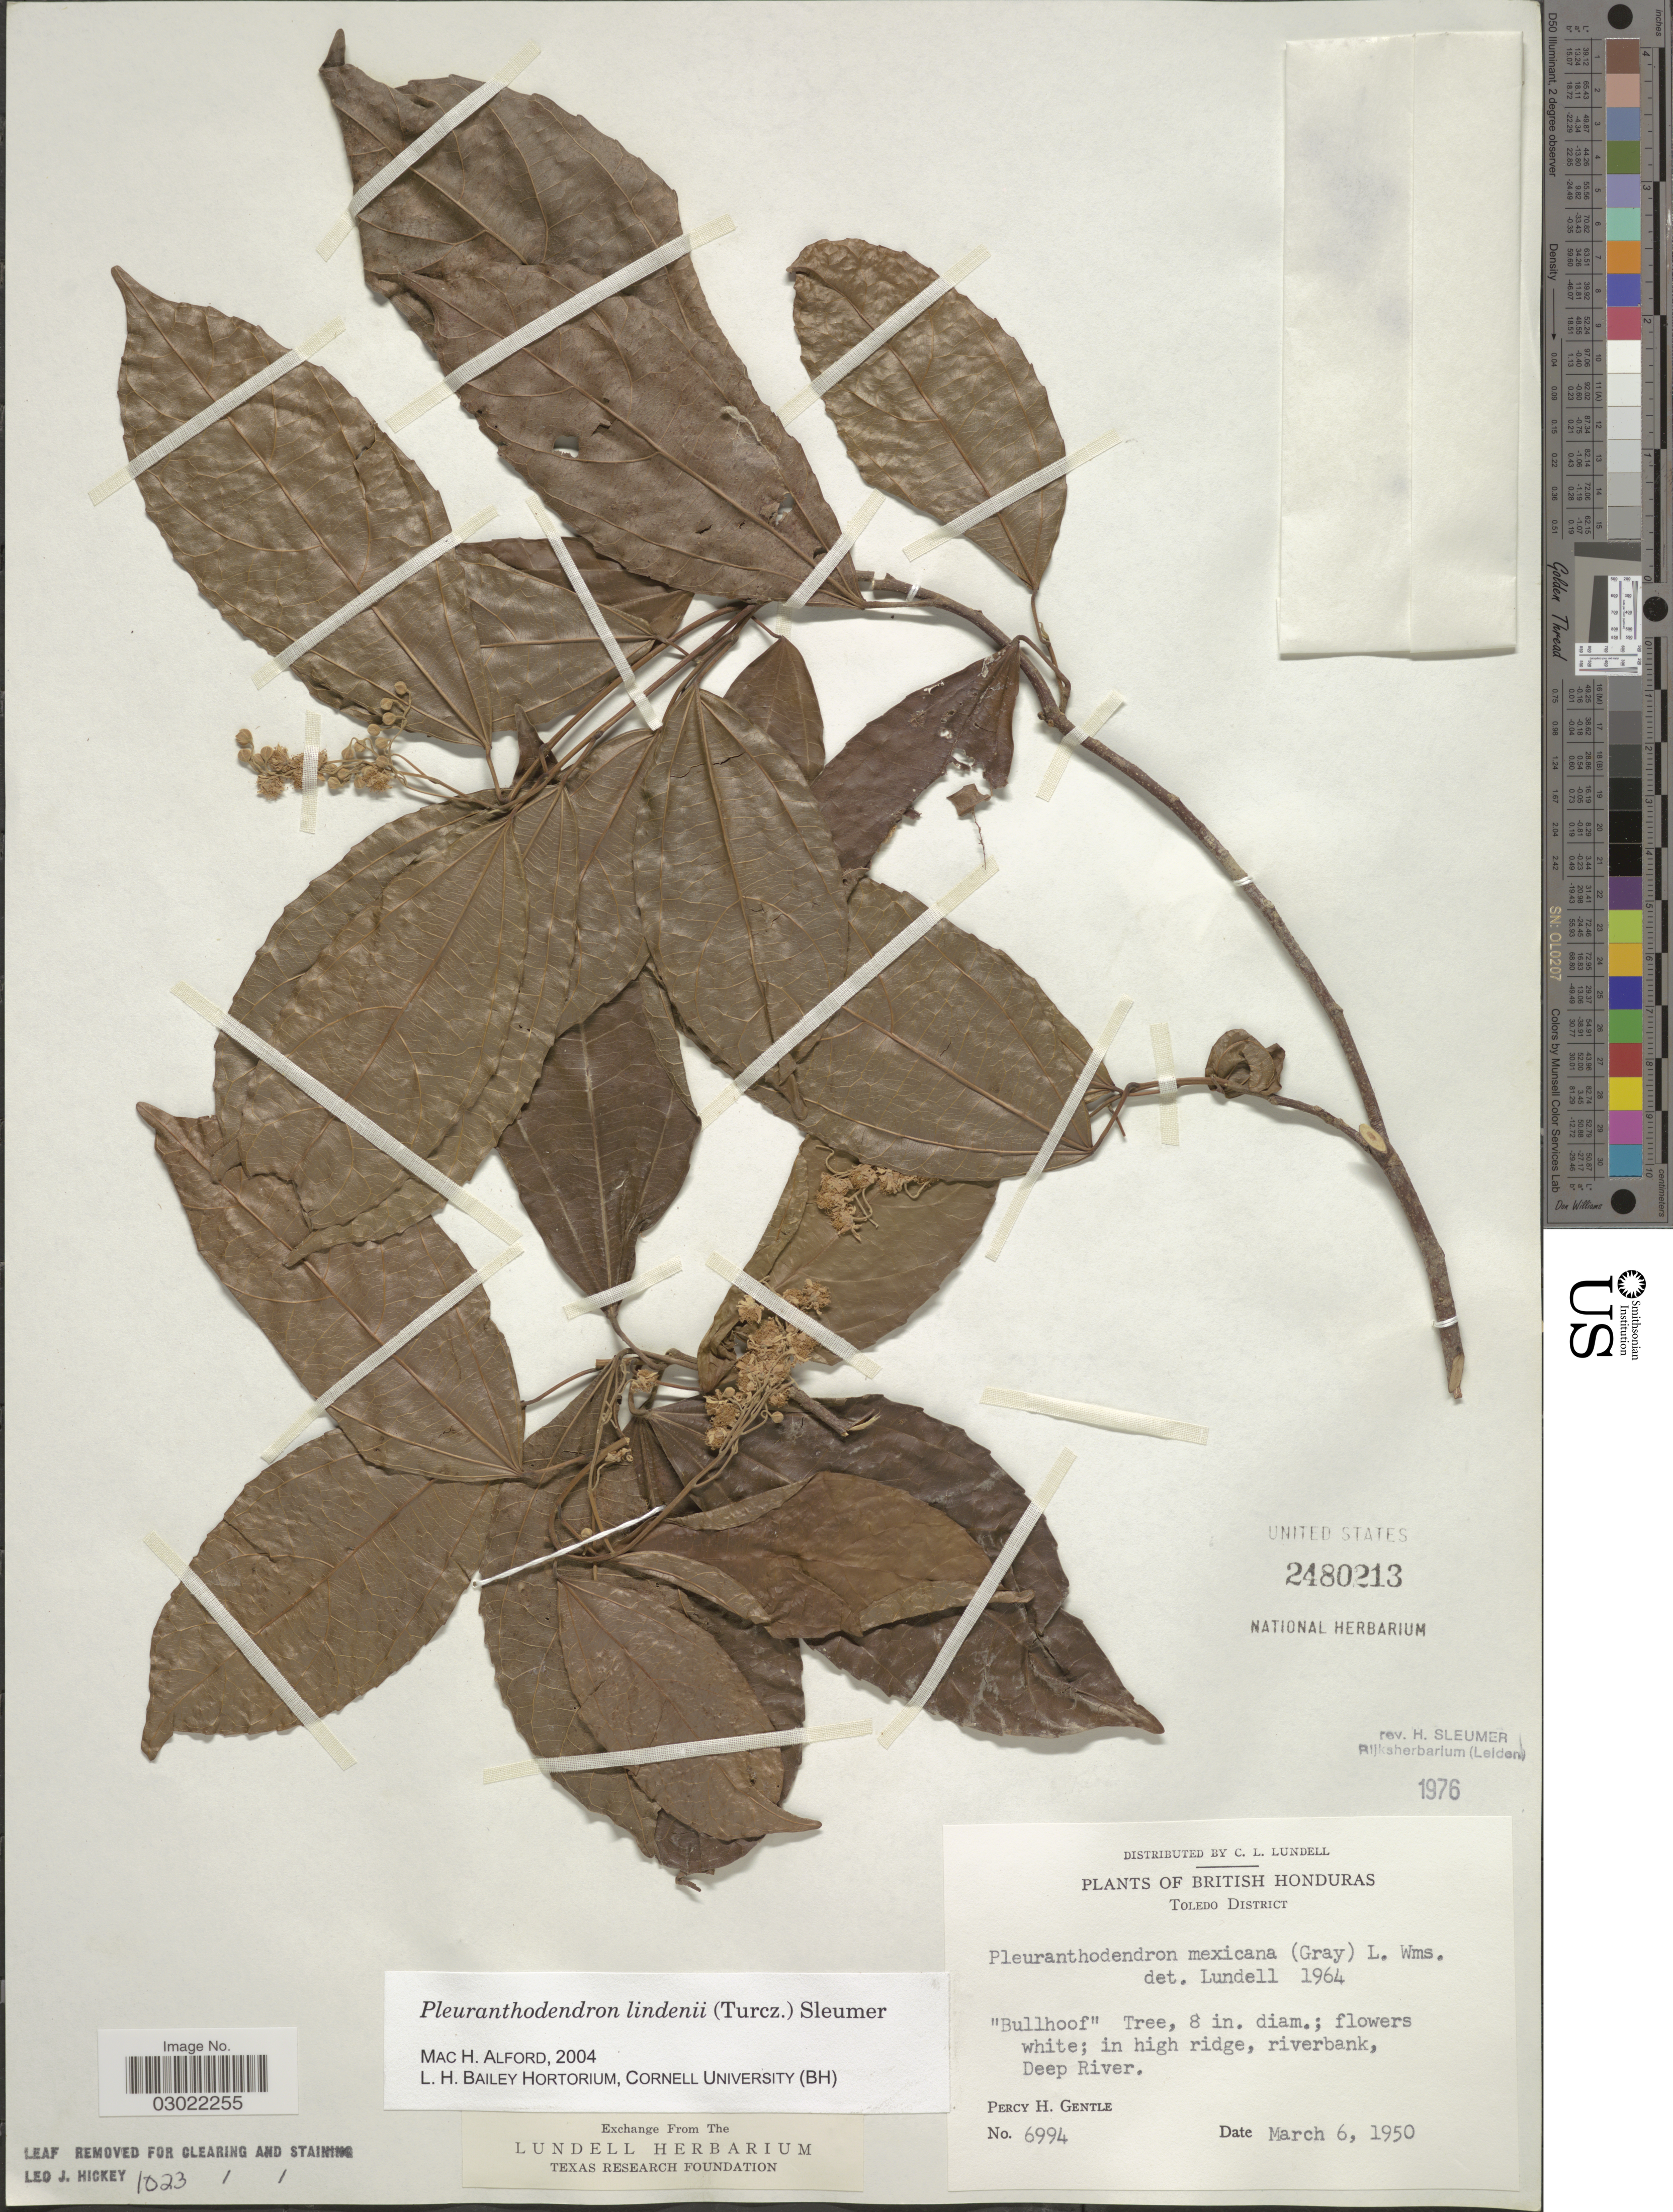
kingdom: Plantae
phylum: Tracheophyta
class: Magnoliopsida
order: Malpighiales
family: Salicaceae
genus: Pleuranthodendron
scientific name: Pleuranthodendron lindenii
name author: (Turcz.) Sleumer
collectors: P. H. Gentle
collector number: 6994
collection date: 1950-03-06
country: Belize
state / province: Toledo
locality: British Honduras. Toledo District. In high ridge, riverbank, Deep River.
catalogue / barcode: US 2480213